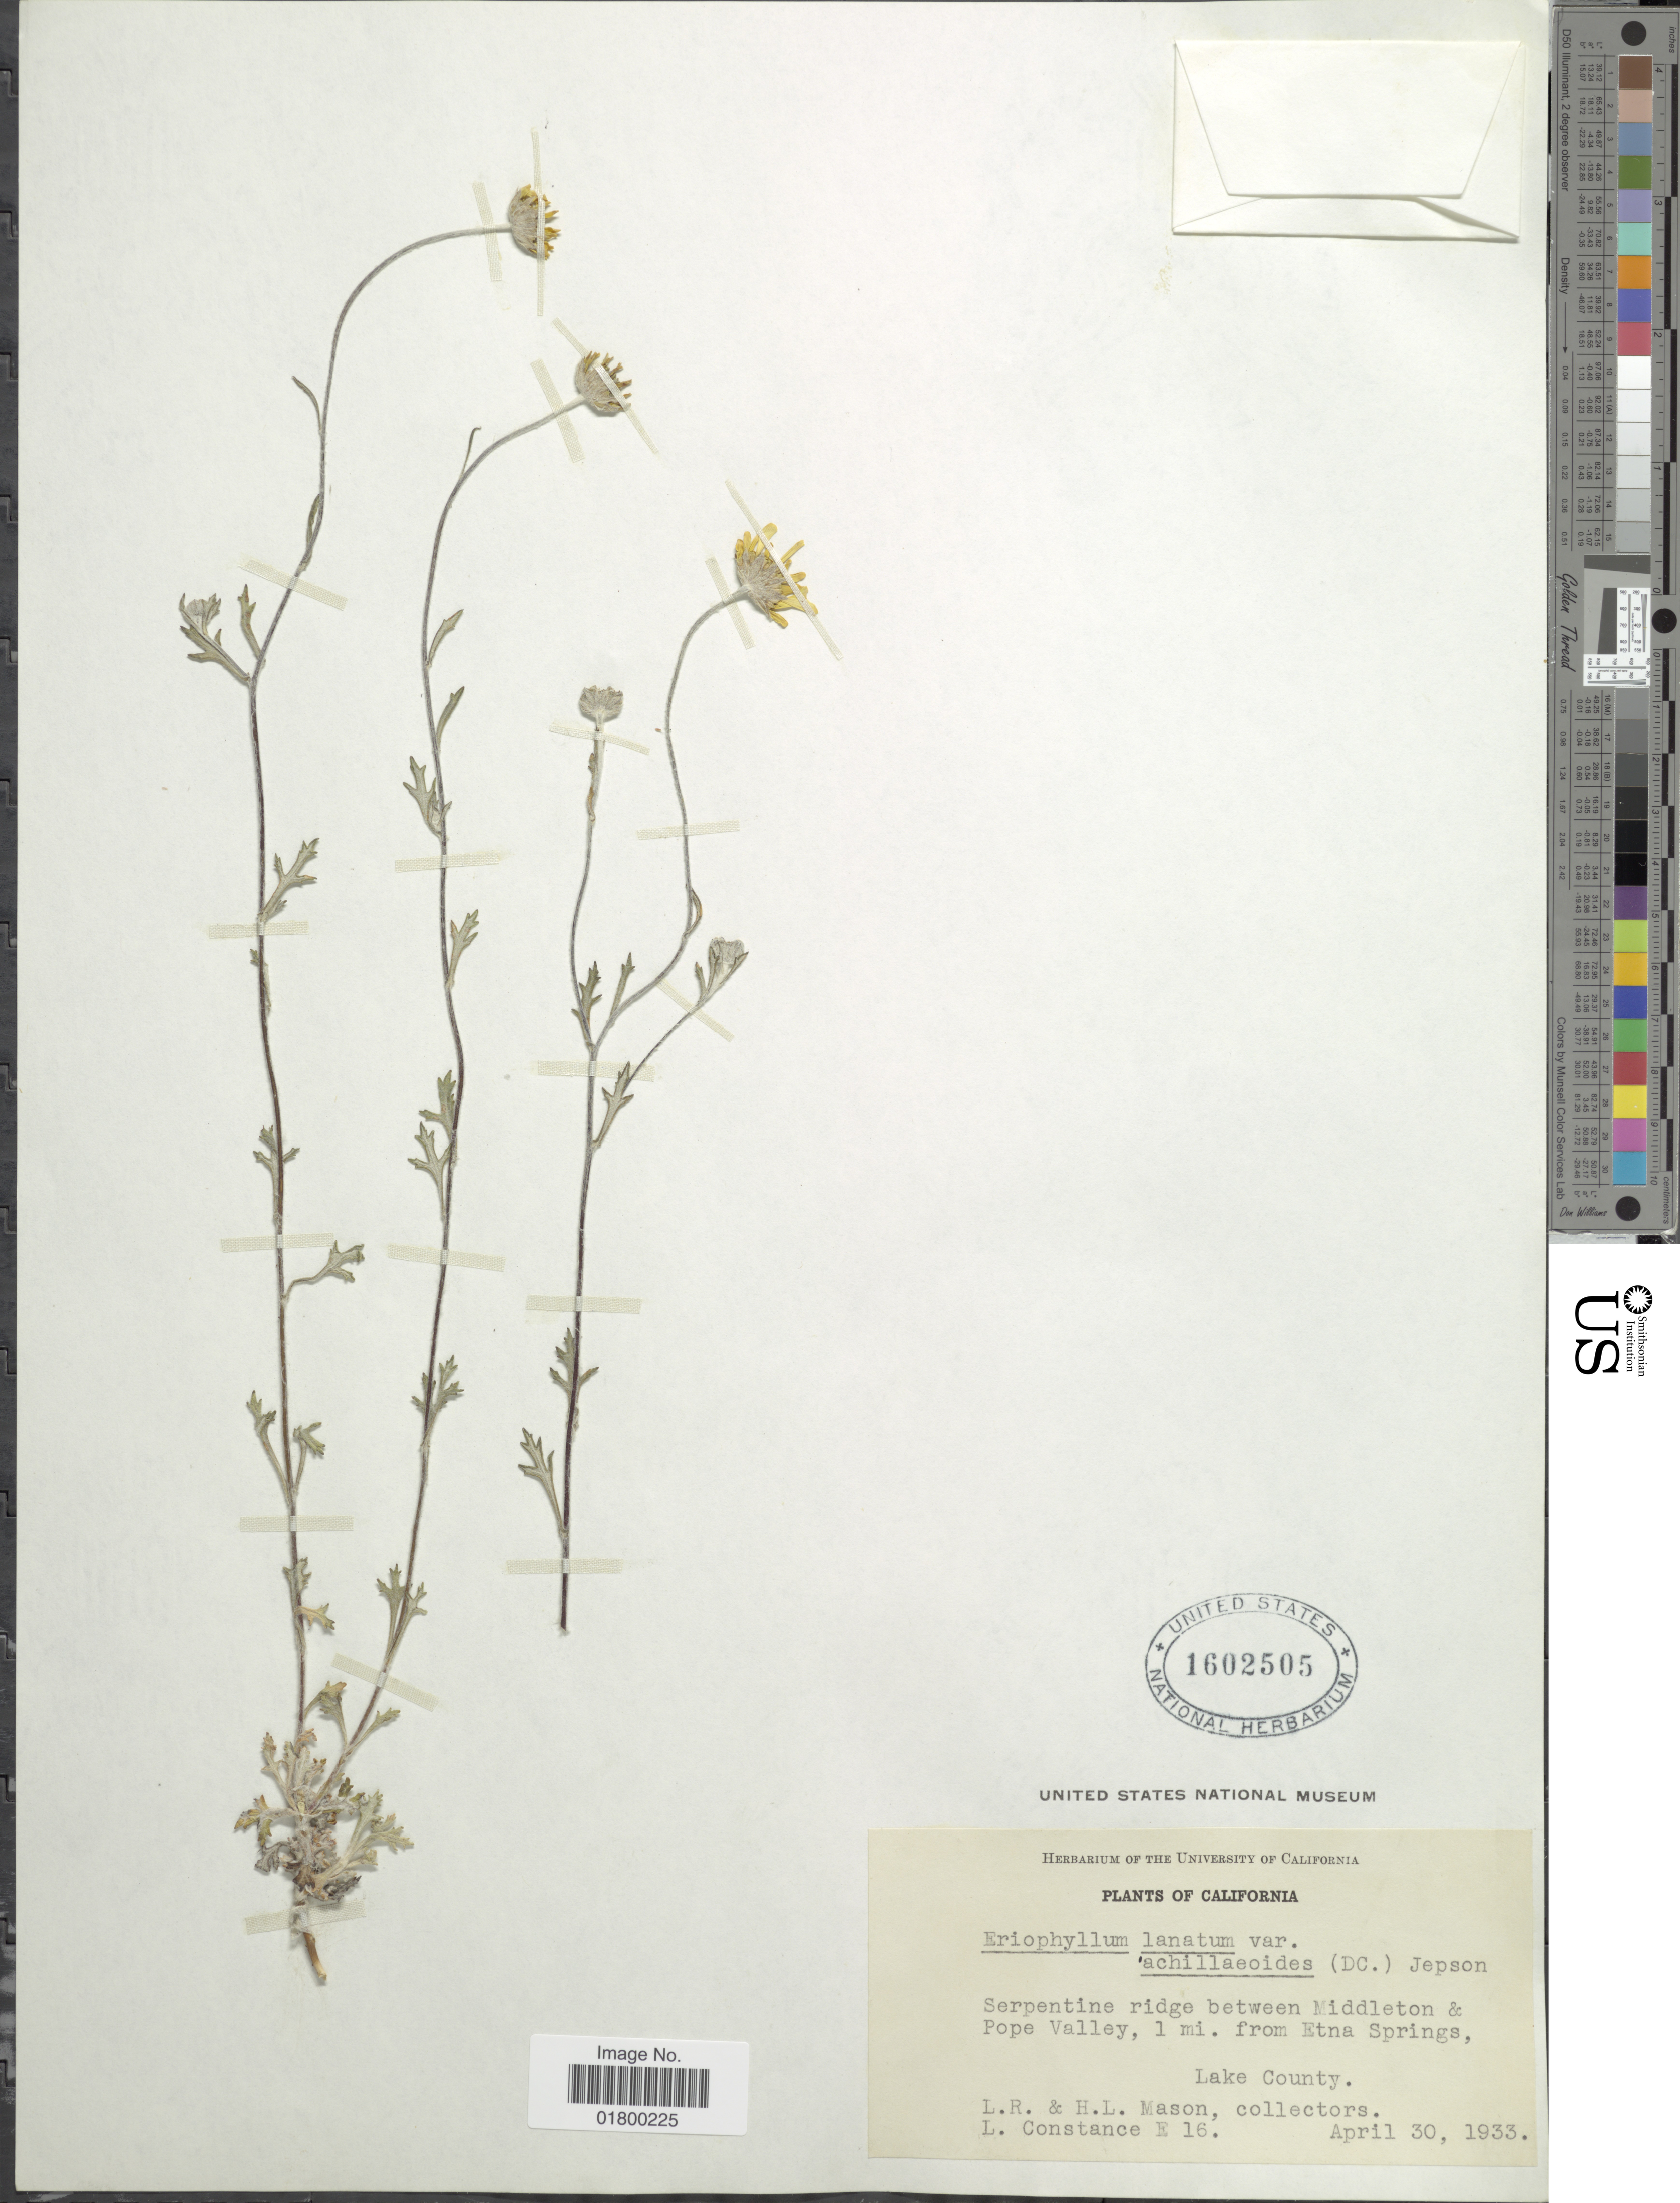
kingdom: Plantae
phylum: Tracheophyta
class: Magnoliopsida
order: Asterales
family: Asteraceae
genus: Eriophyllum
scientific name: Eriophyllum lanatum var. achillioides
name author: (DC.) Jeps.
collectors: L. Mason, H. L. Mason & L. Constance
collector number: E 16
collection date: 1933-04-30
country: United States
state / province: California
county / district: Lake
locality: Serpentine ridge between Middleton & Pope Valley, 1 mi. from Etna Springs, Lake County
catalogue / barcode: US 1602505